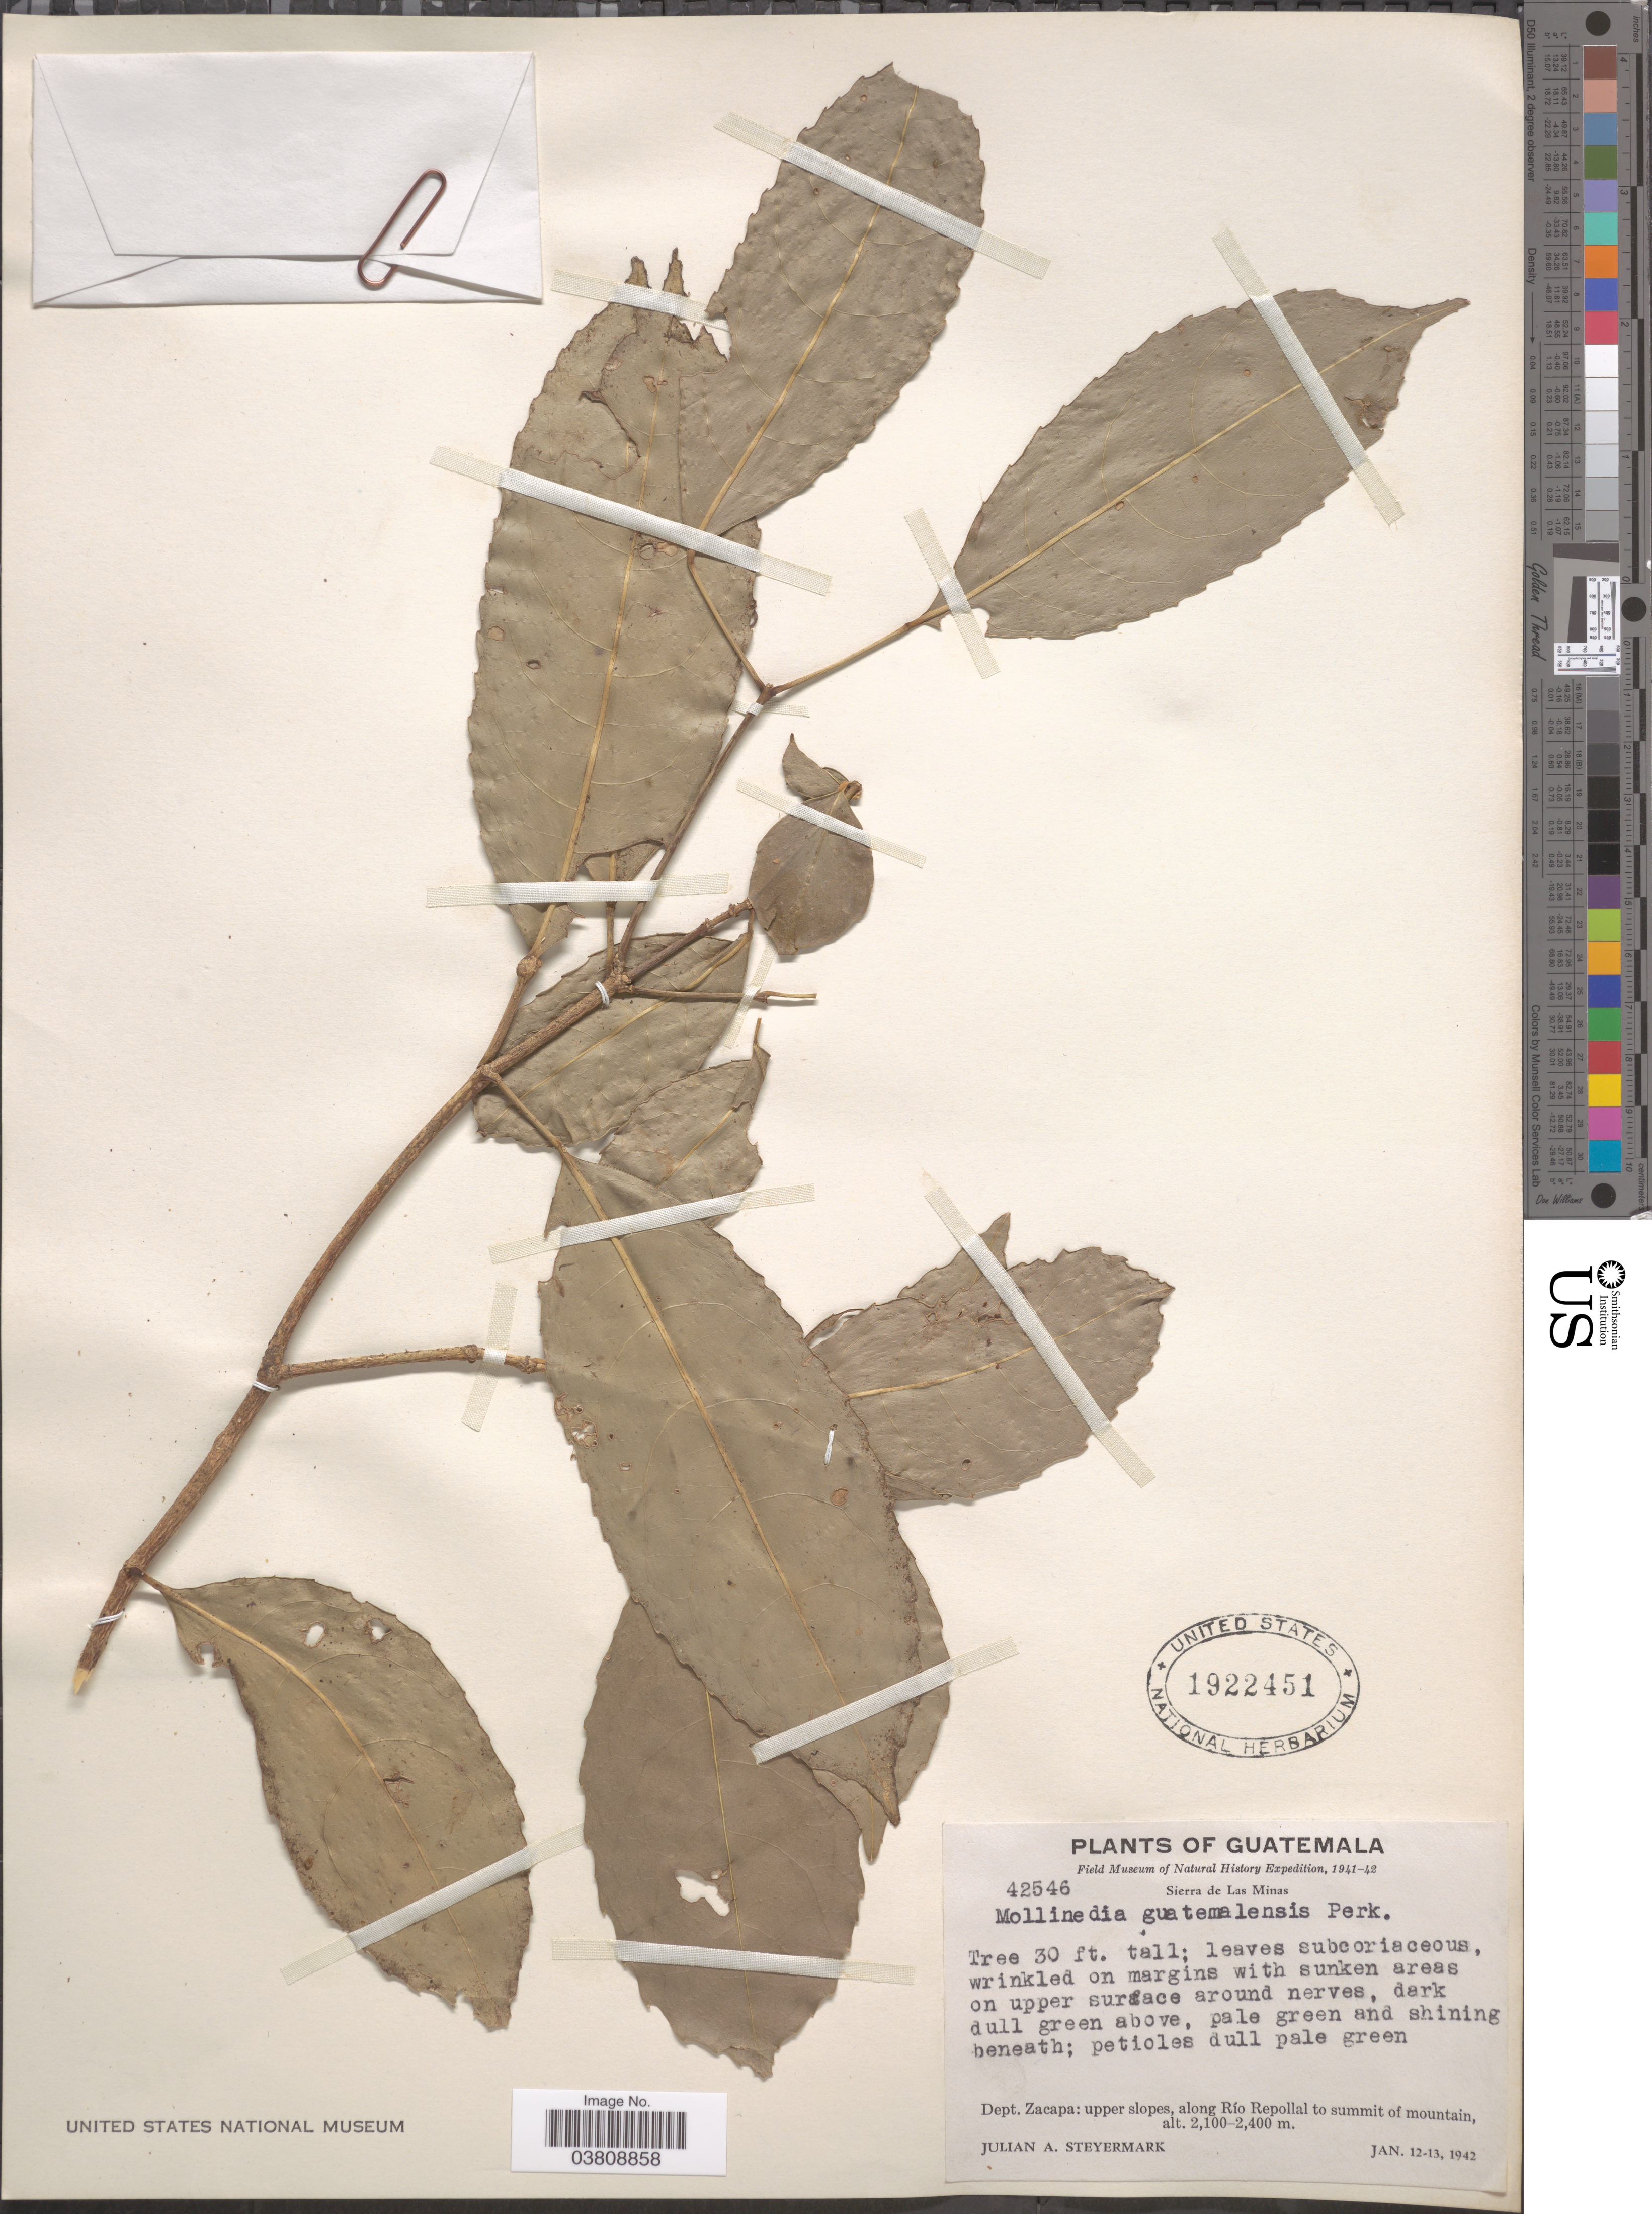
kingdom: Plantae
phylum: Tracheophyta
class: Magnoliopsida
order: Laurales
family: Monimiaceae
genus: Mollinedia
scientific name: Mollinedia guatemalensis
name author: Perkins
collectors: J. Steyermark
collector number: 42546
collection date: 1942-01-12/1942-01-13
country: Guatemala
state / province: Zacapa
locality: Sierra de Las Minas. Dept. Zacapa: upper slopes, along Río Repollal to summit of mountain.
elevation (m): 2100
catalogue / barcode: US 1922451